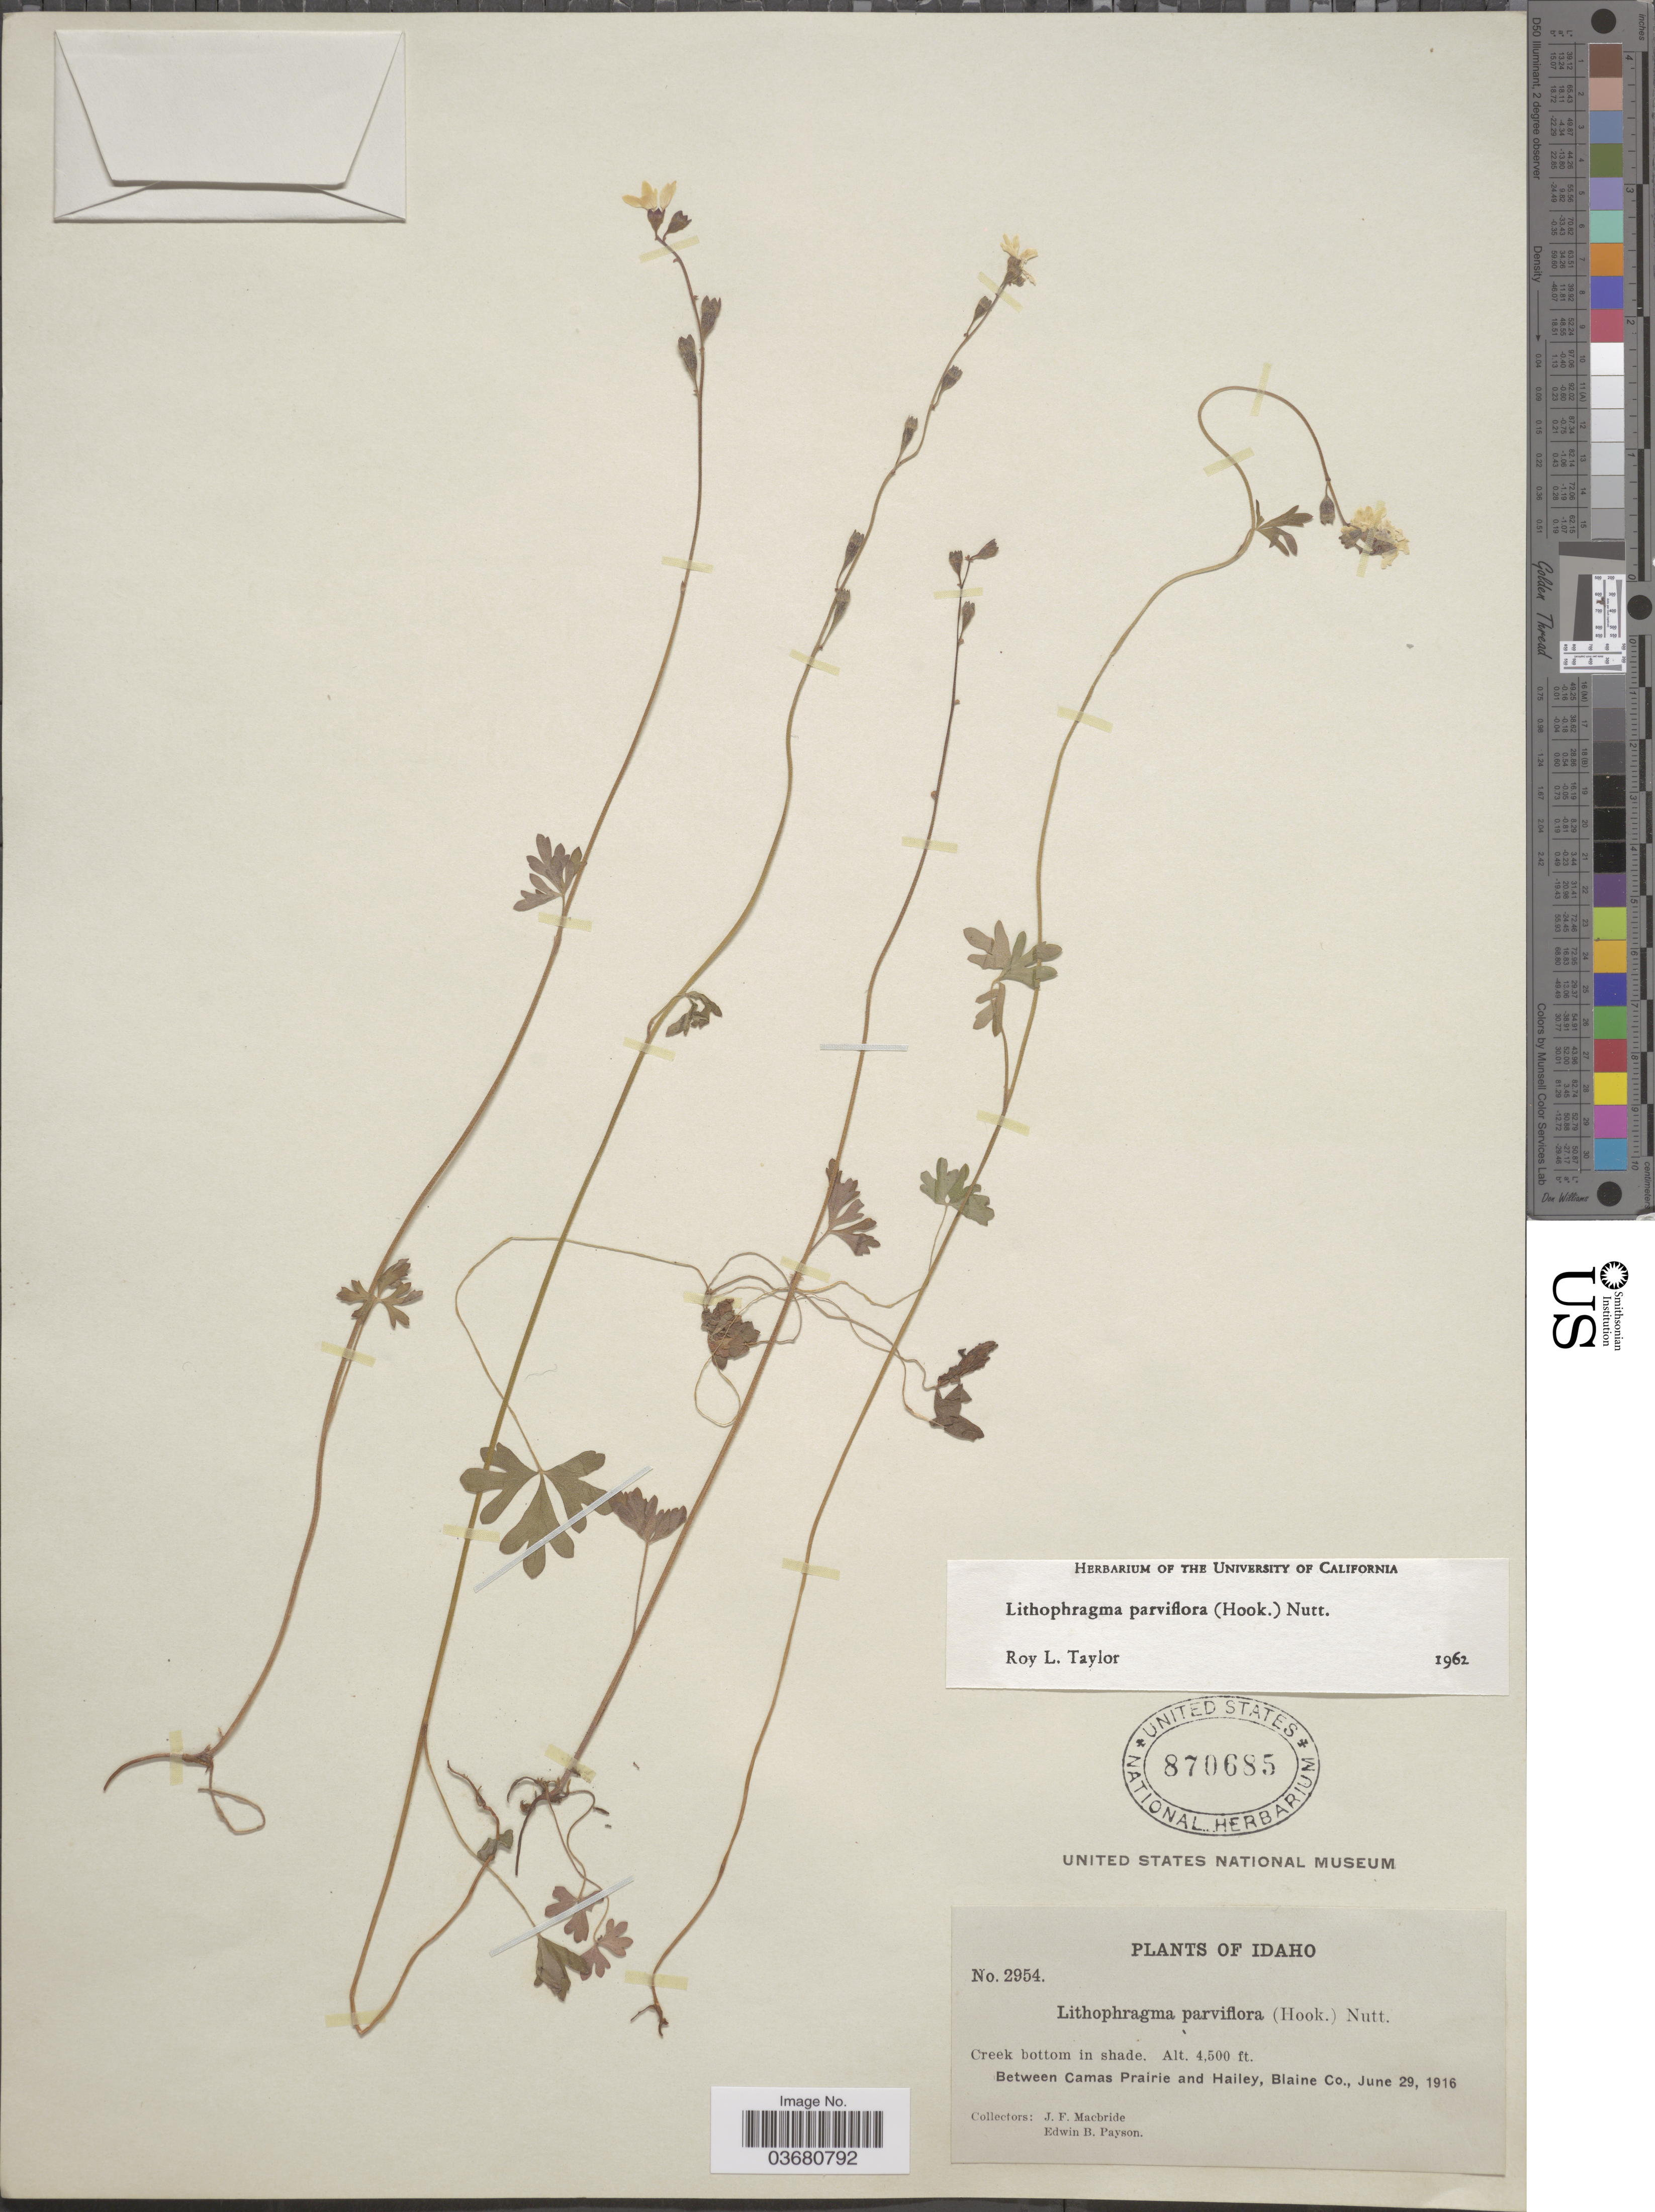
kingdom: Plantae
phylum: Tracheophyta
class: Magnoliopsida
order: Saxifragales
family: Saxifragaceae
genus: Lithophragma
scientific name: Lithophragma parviflorum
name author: (Hook.) Nutt.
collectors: J. F. Macbride & E. B. Payson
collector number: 2954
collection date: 1916-06-29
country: United States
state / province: Idaho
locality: Creek bottom in shade. Between Camas Prairie and Hailey, Blaine Co.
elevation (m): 1372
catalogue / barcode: US 870685